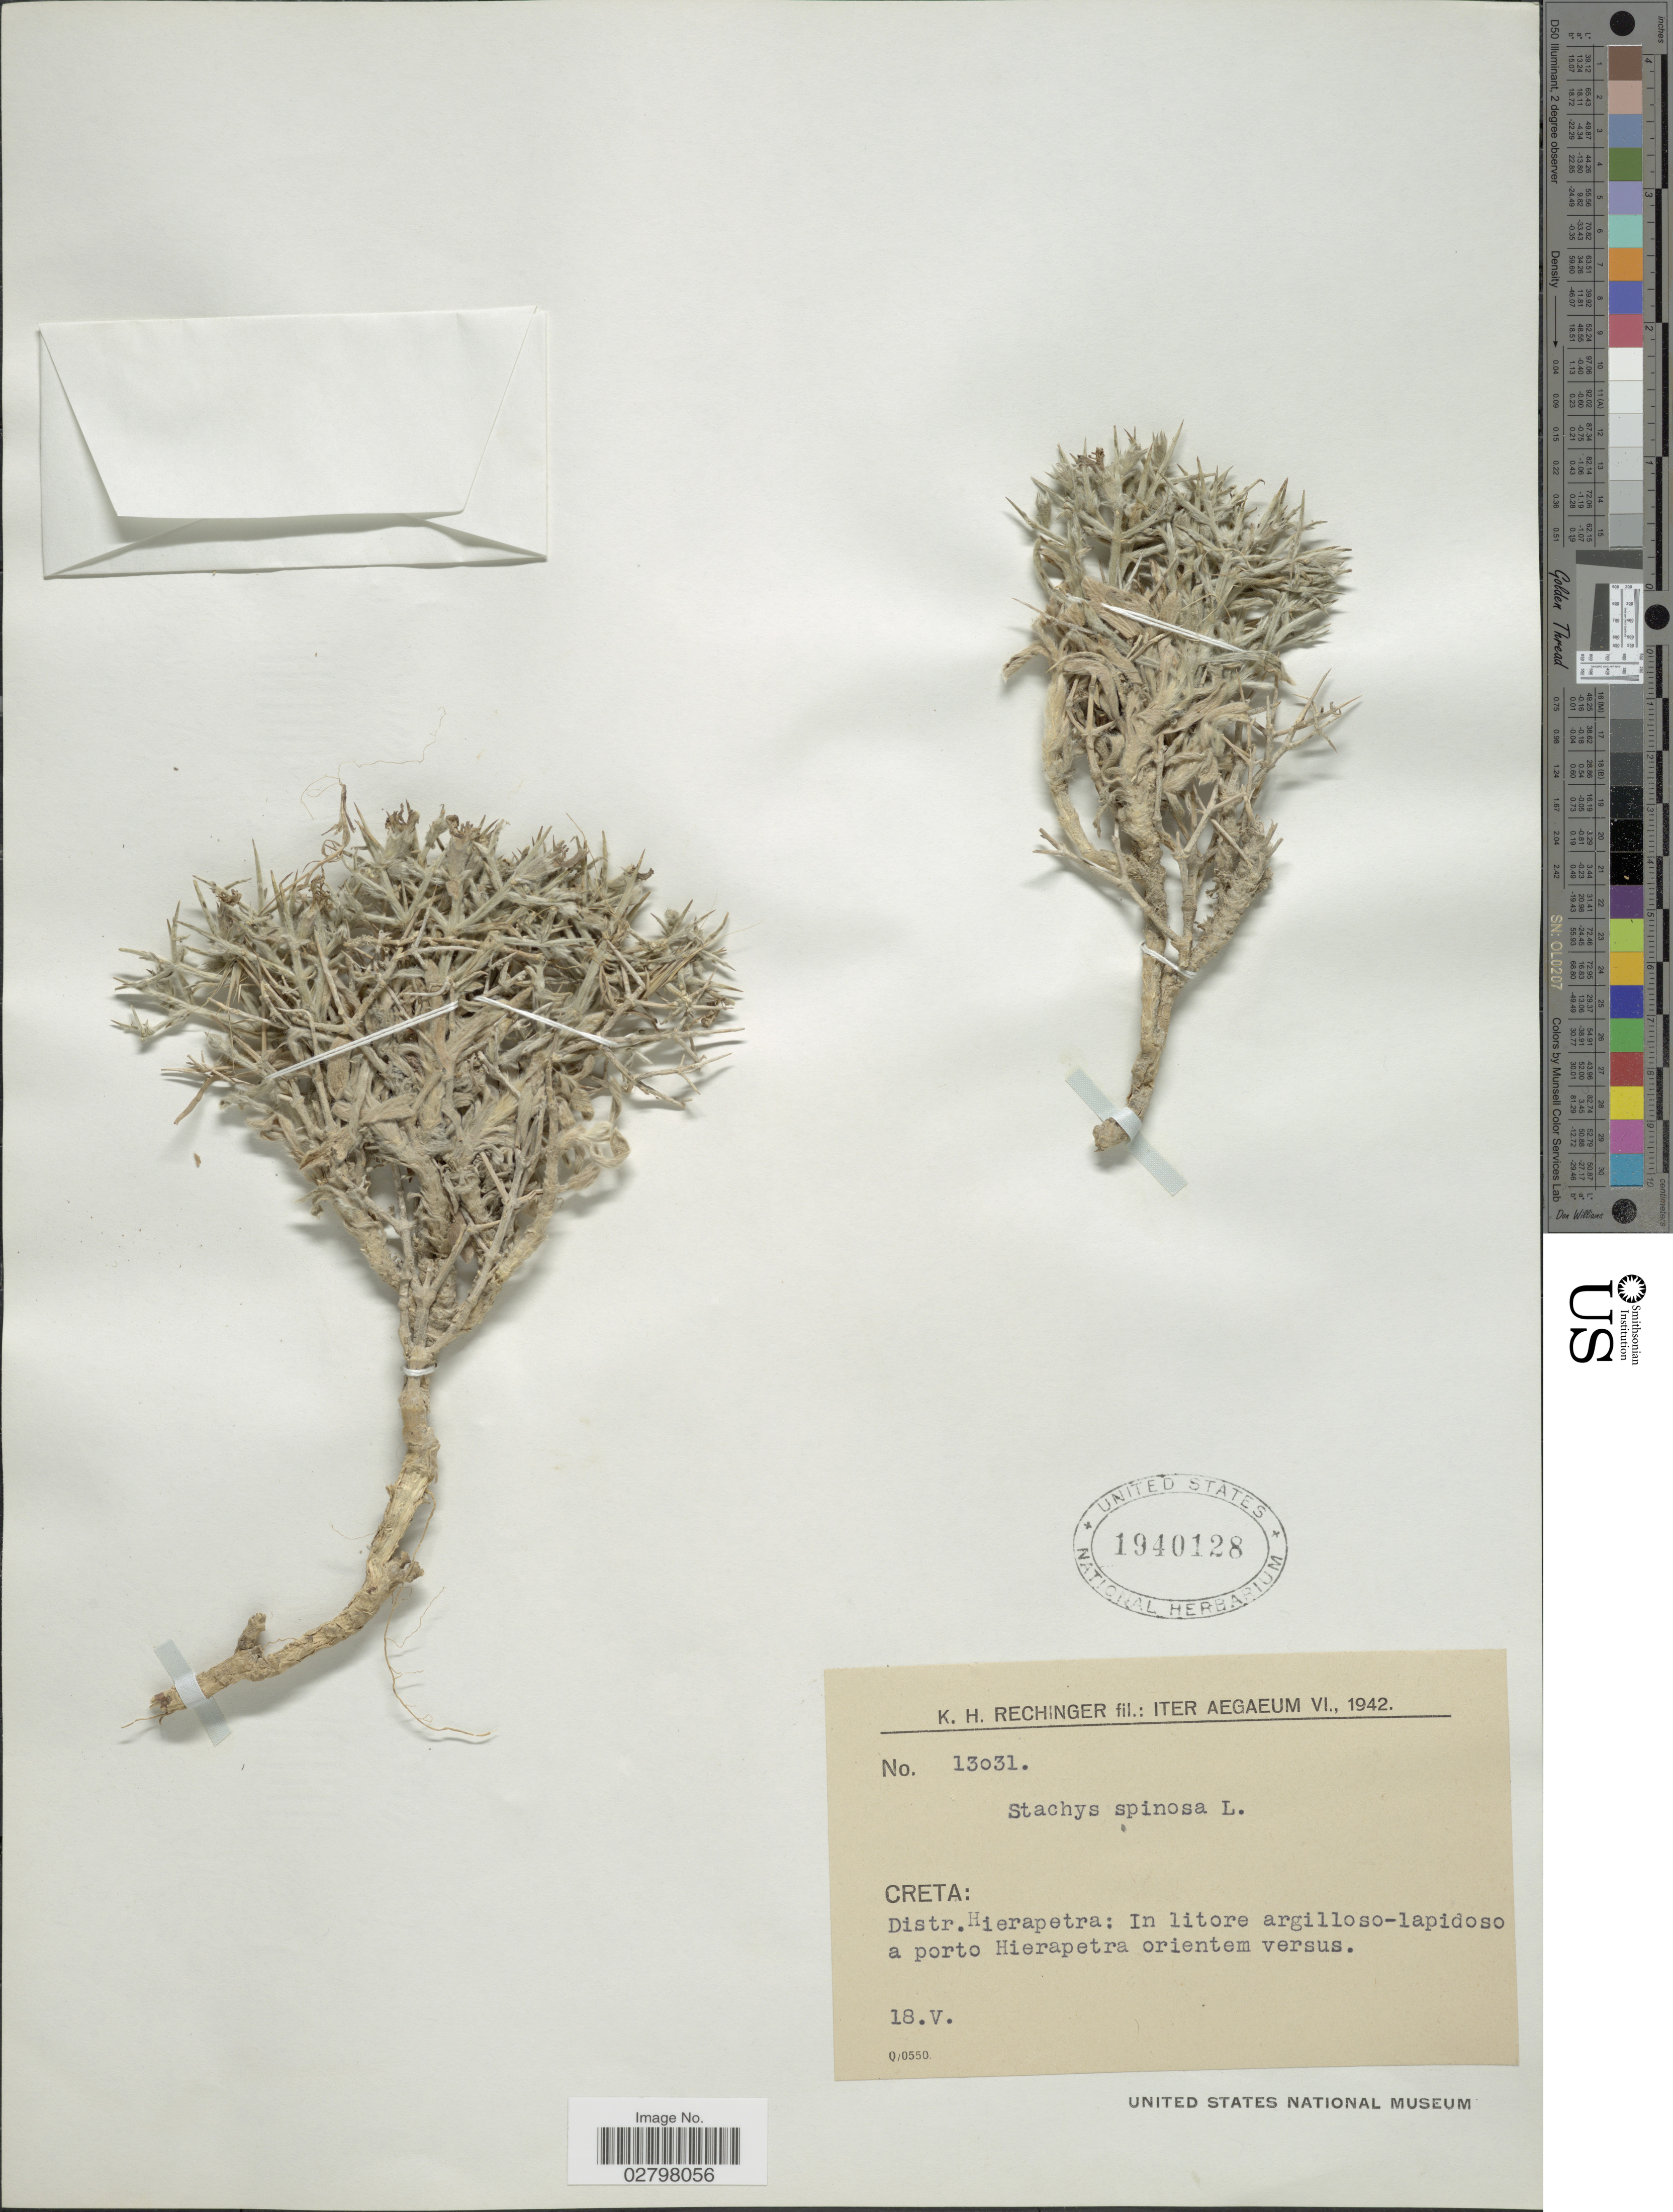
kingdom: Plantae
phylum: Tracheophyta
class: Magnoliopsida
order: Lamiales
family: Lamiaceae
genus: Stachys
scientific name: Stachys spinosa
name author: L.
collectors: K. H. Rechinger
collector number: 13031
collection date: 1942-05-18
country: Greece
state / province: Crete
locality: Aegaeum. Creta: Distr. Hierapetra: In litore argilloso-lapidoso a porto Hierapetra orientem versus.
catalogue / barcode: US 1940128